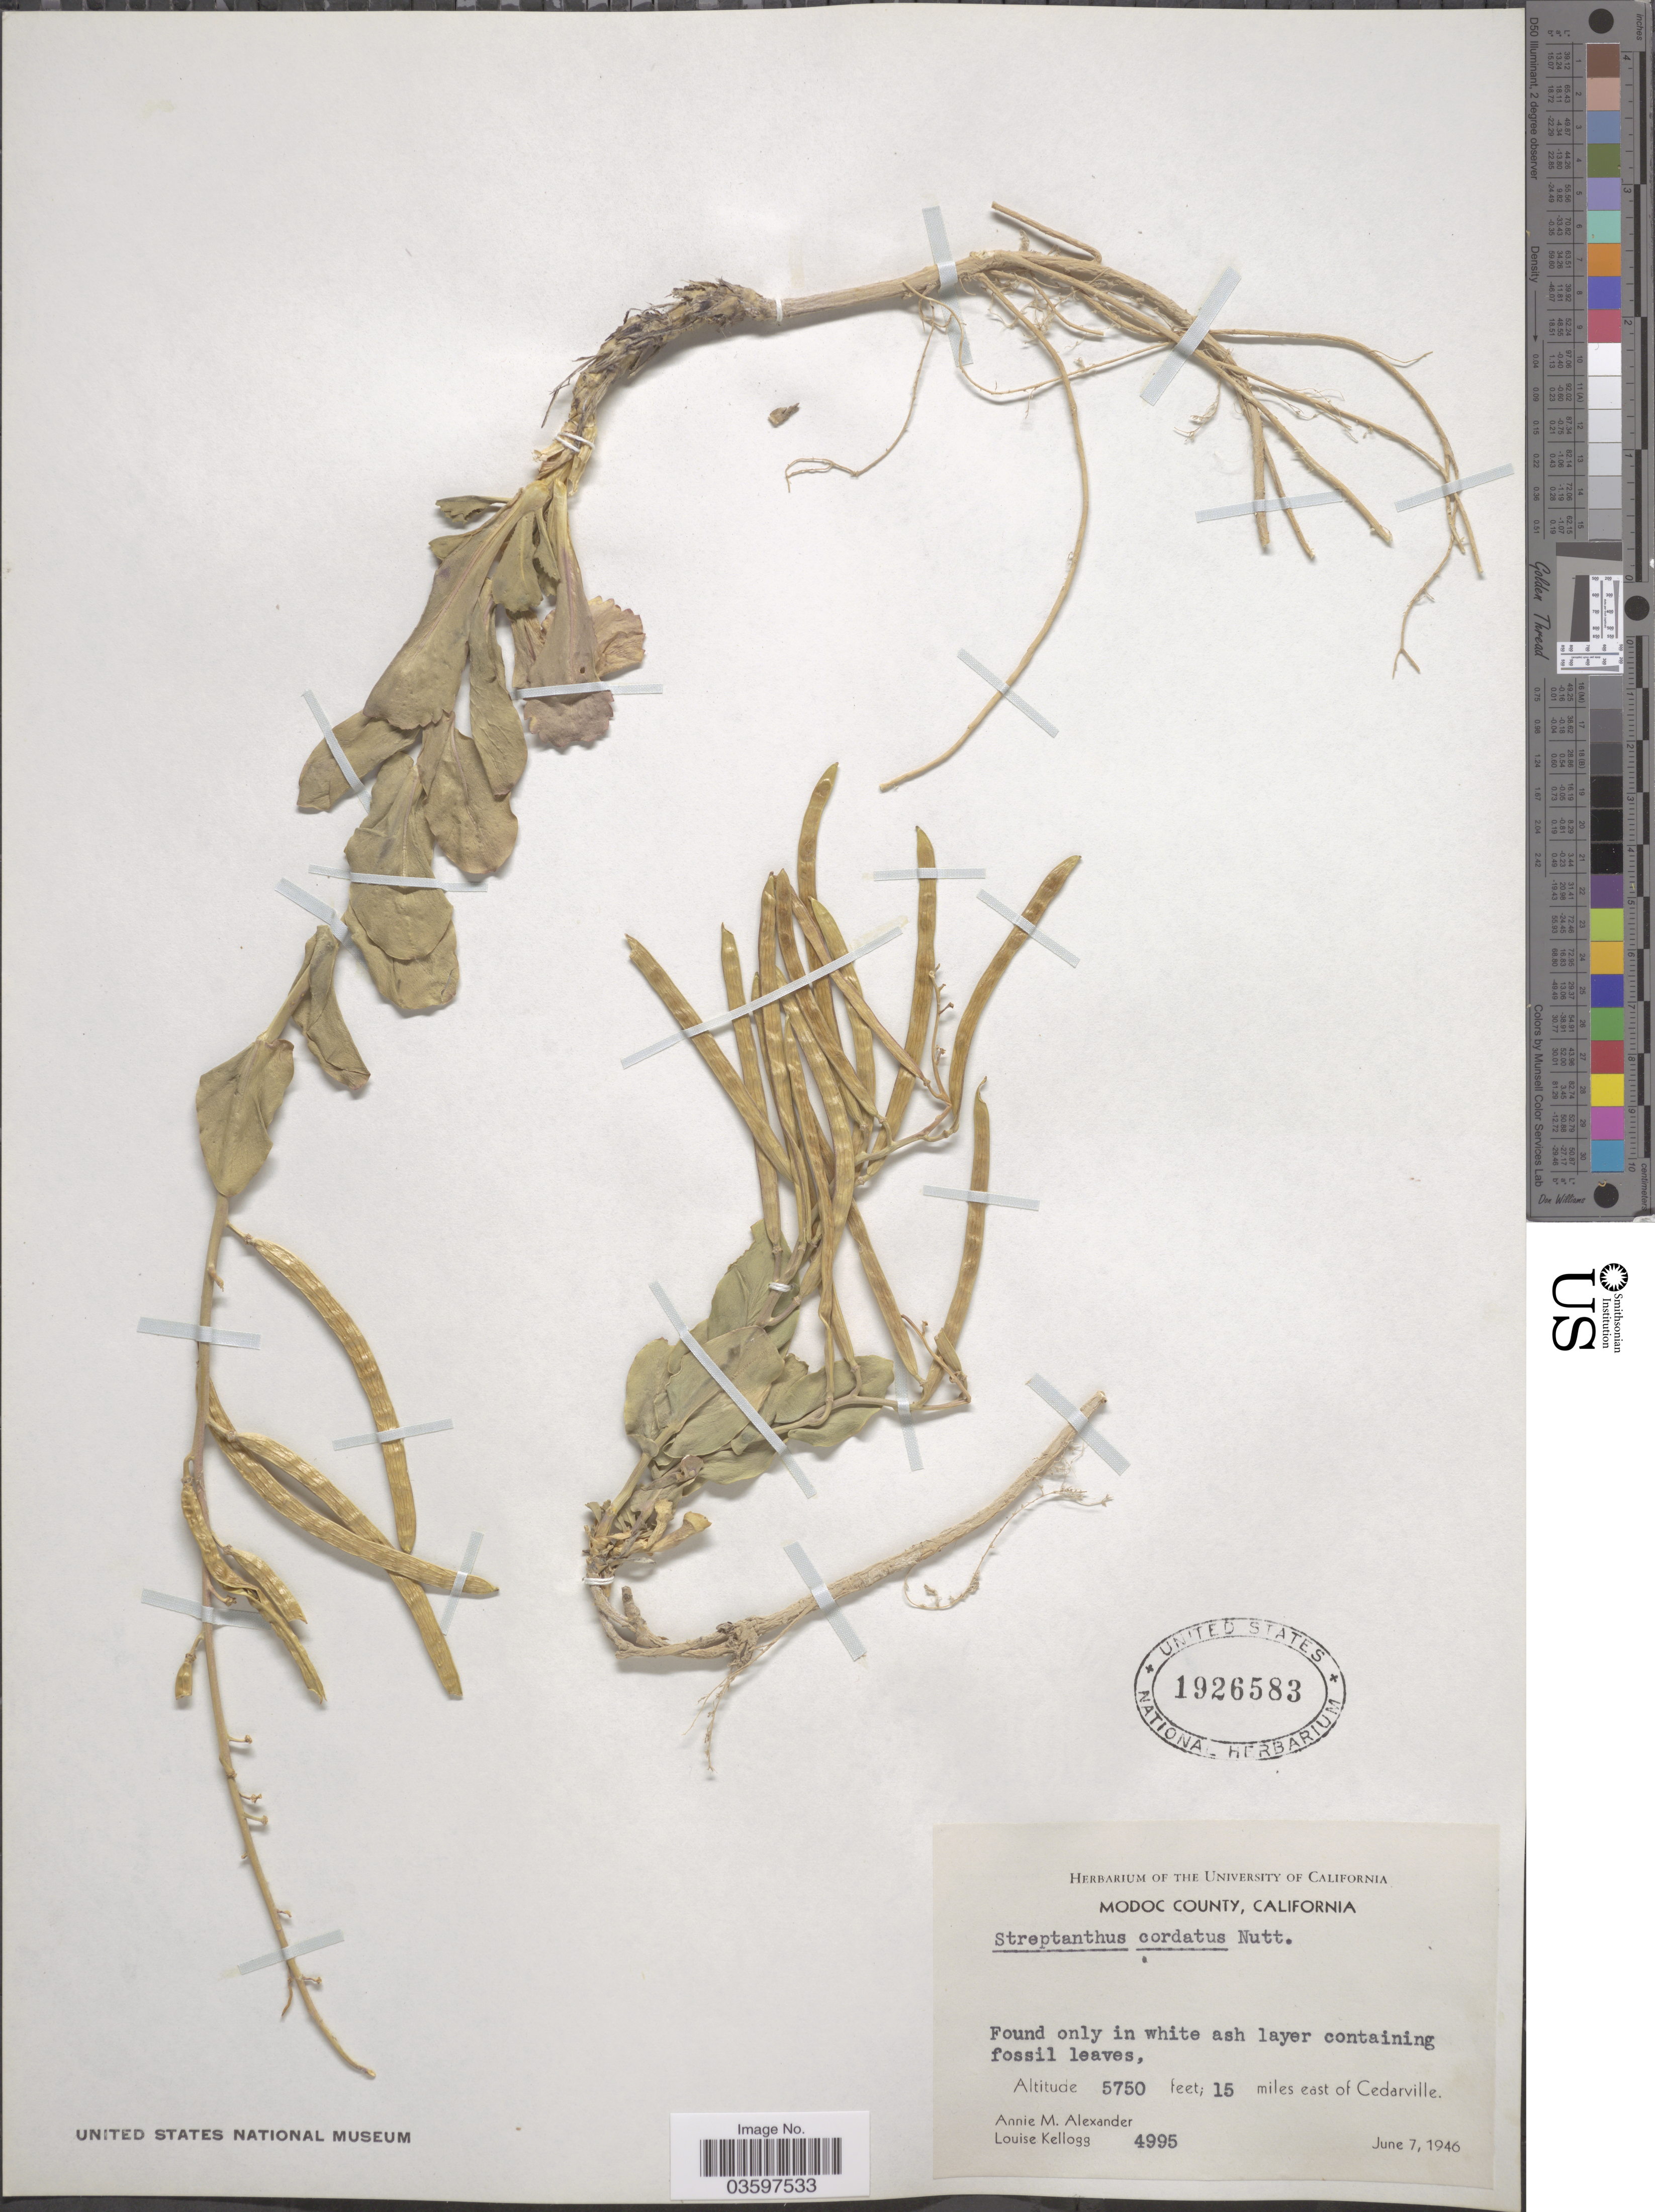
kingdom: Plantae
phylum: Tracheophyta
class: Magnoliopsida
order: Brassicales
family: Brassicaceae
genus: Streptanthus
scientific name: Streptanthus cordatus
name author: Nutt. ex Torr. & A. Gray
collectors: A. M. Alexander & L. Kellogg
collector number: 4995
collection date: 1946-06-07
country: United States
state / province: California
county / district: Modoc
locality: Modoc County. 15 miles east of Cedarville.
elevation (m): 1753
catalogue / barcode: US 1926583